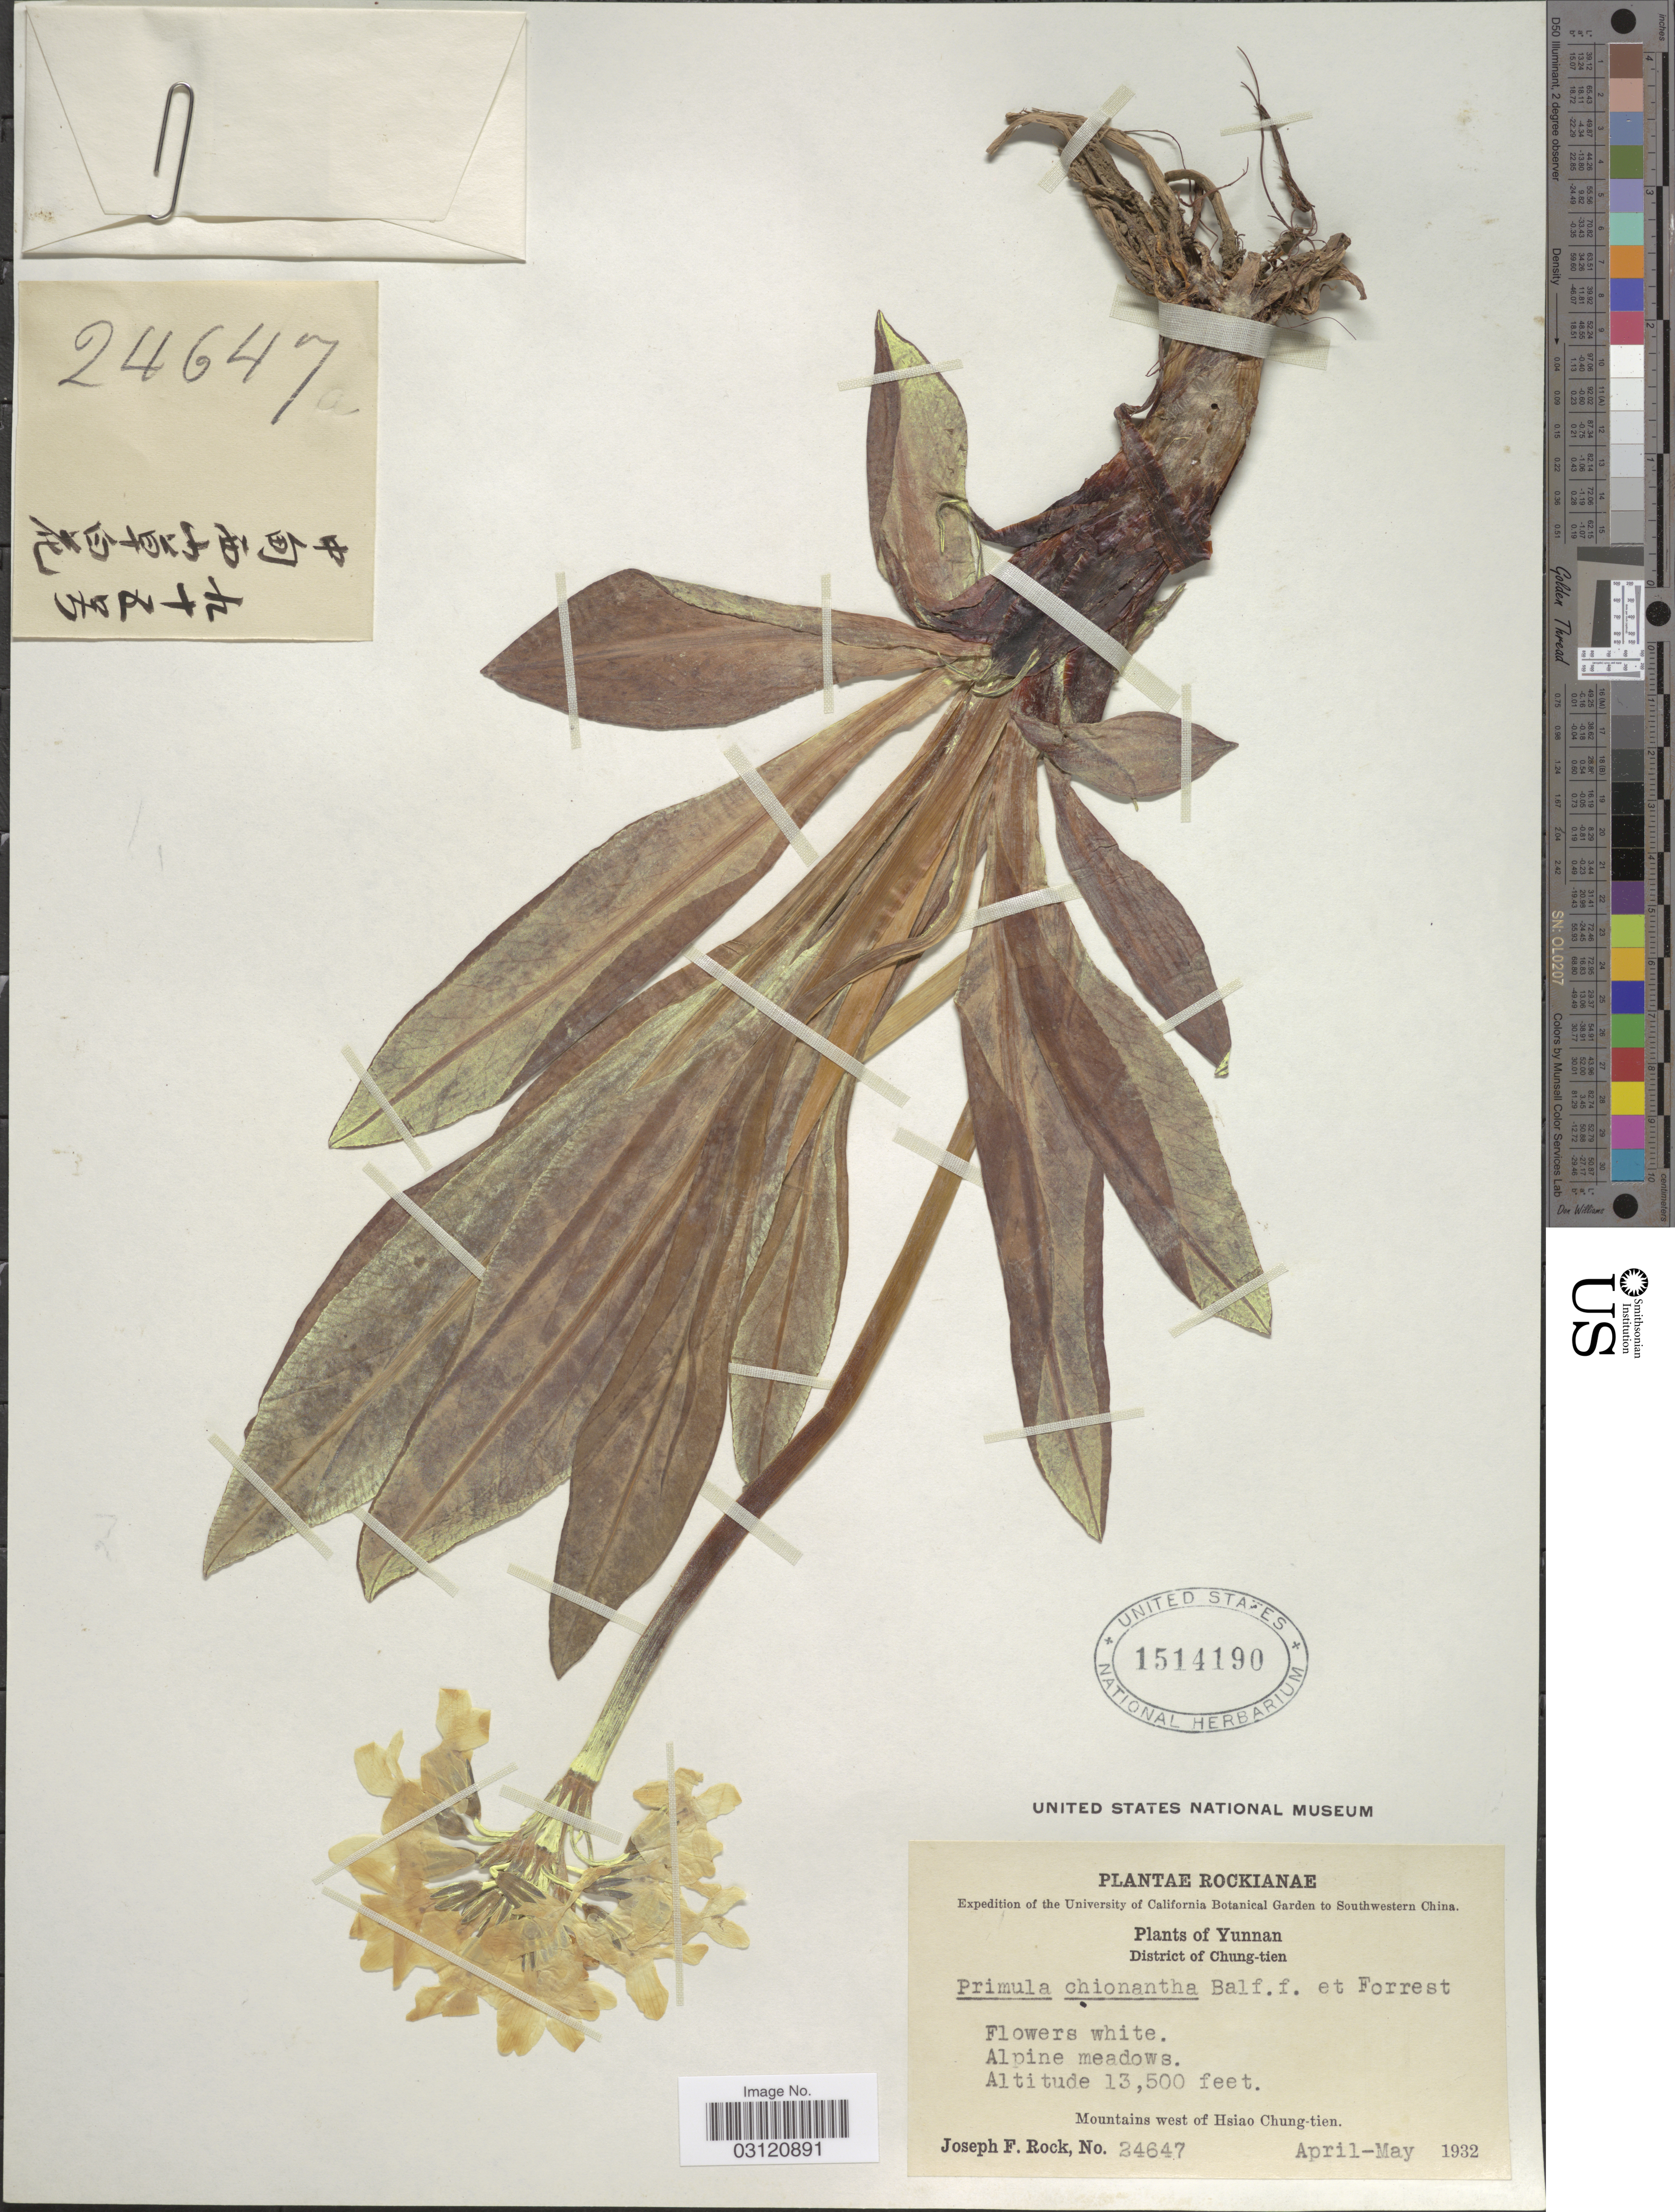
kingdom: Plantae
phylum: Tracheophyta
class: Magnoliopsida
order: Ericales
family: Primulaceae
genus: Primula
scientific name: Primula chionantha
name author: Balf. f. & Forrest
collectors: J. F. Rock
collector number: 24647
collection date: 1932-04/1932-05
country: China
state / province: Yunnan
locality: Southwestern China. Districts of Chung-tien. Mountains west of Hsiao Chung-tien.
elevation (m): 4115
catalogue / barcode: US 1514190